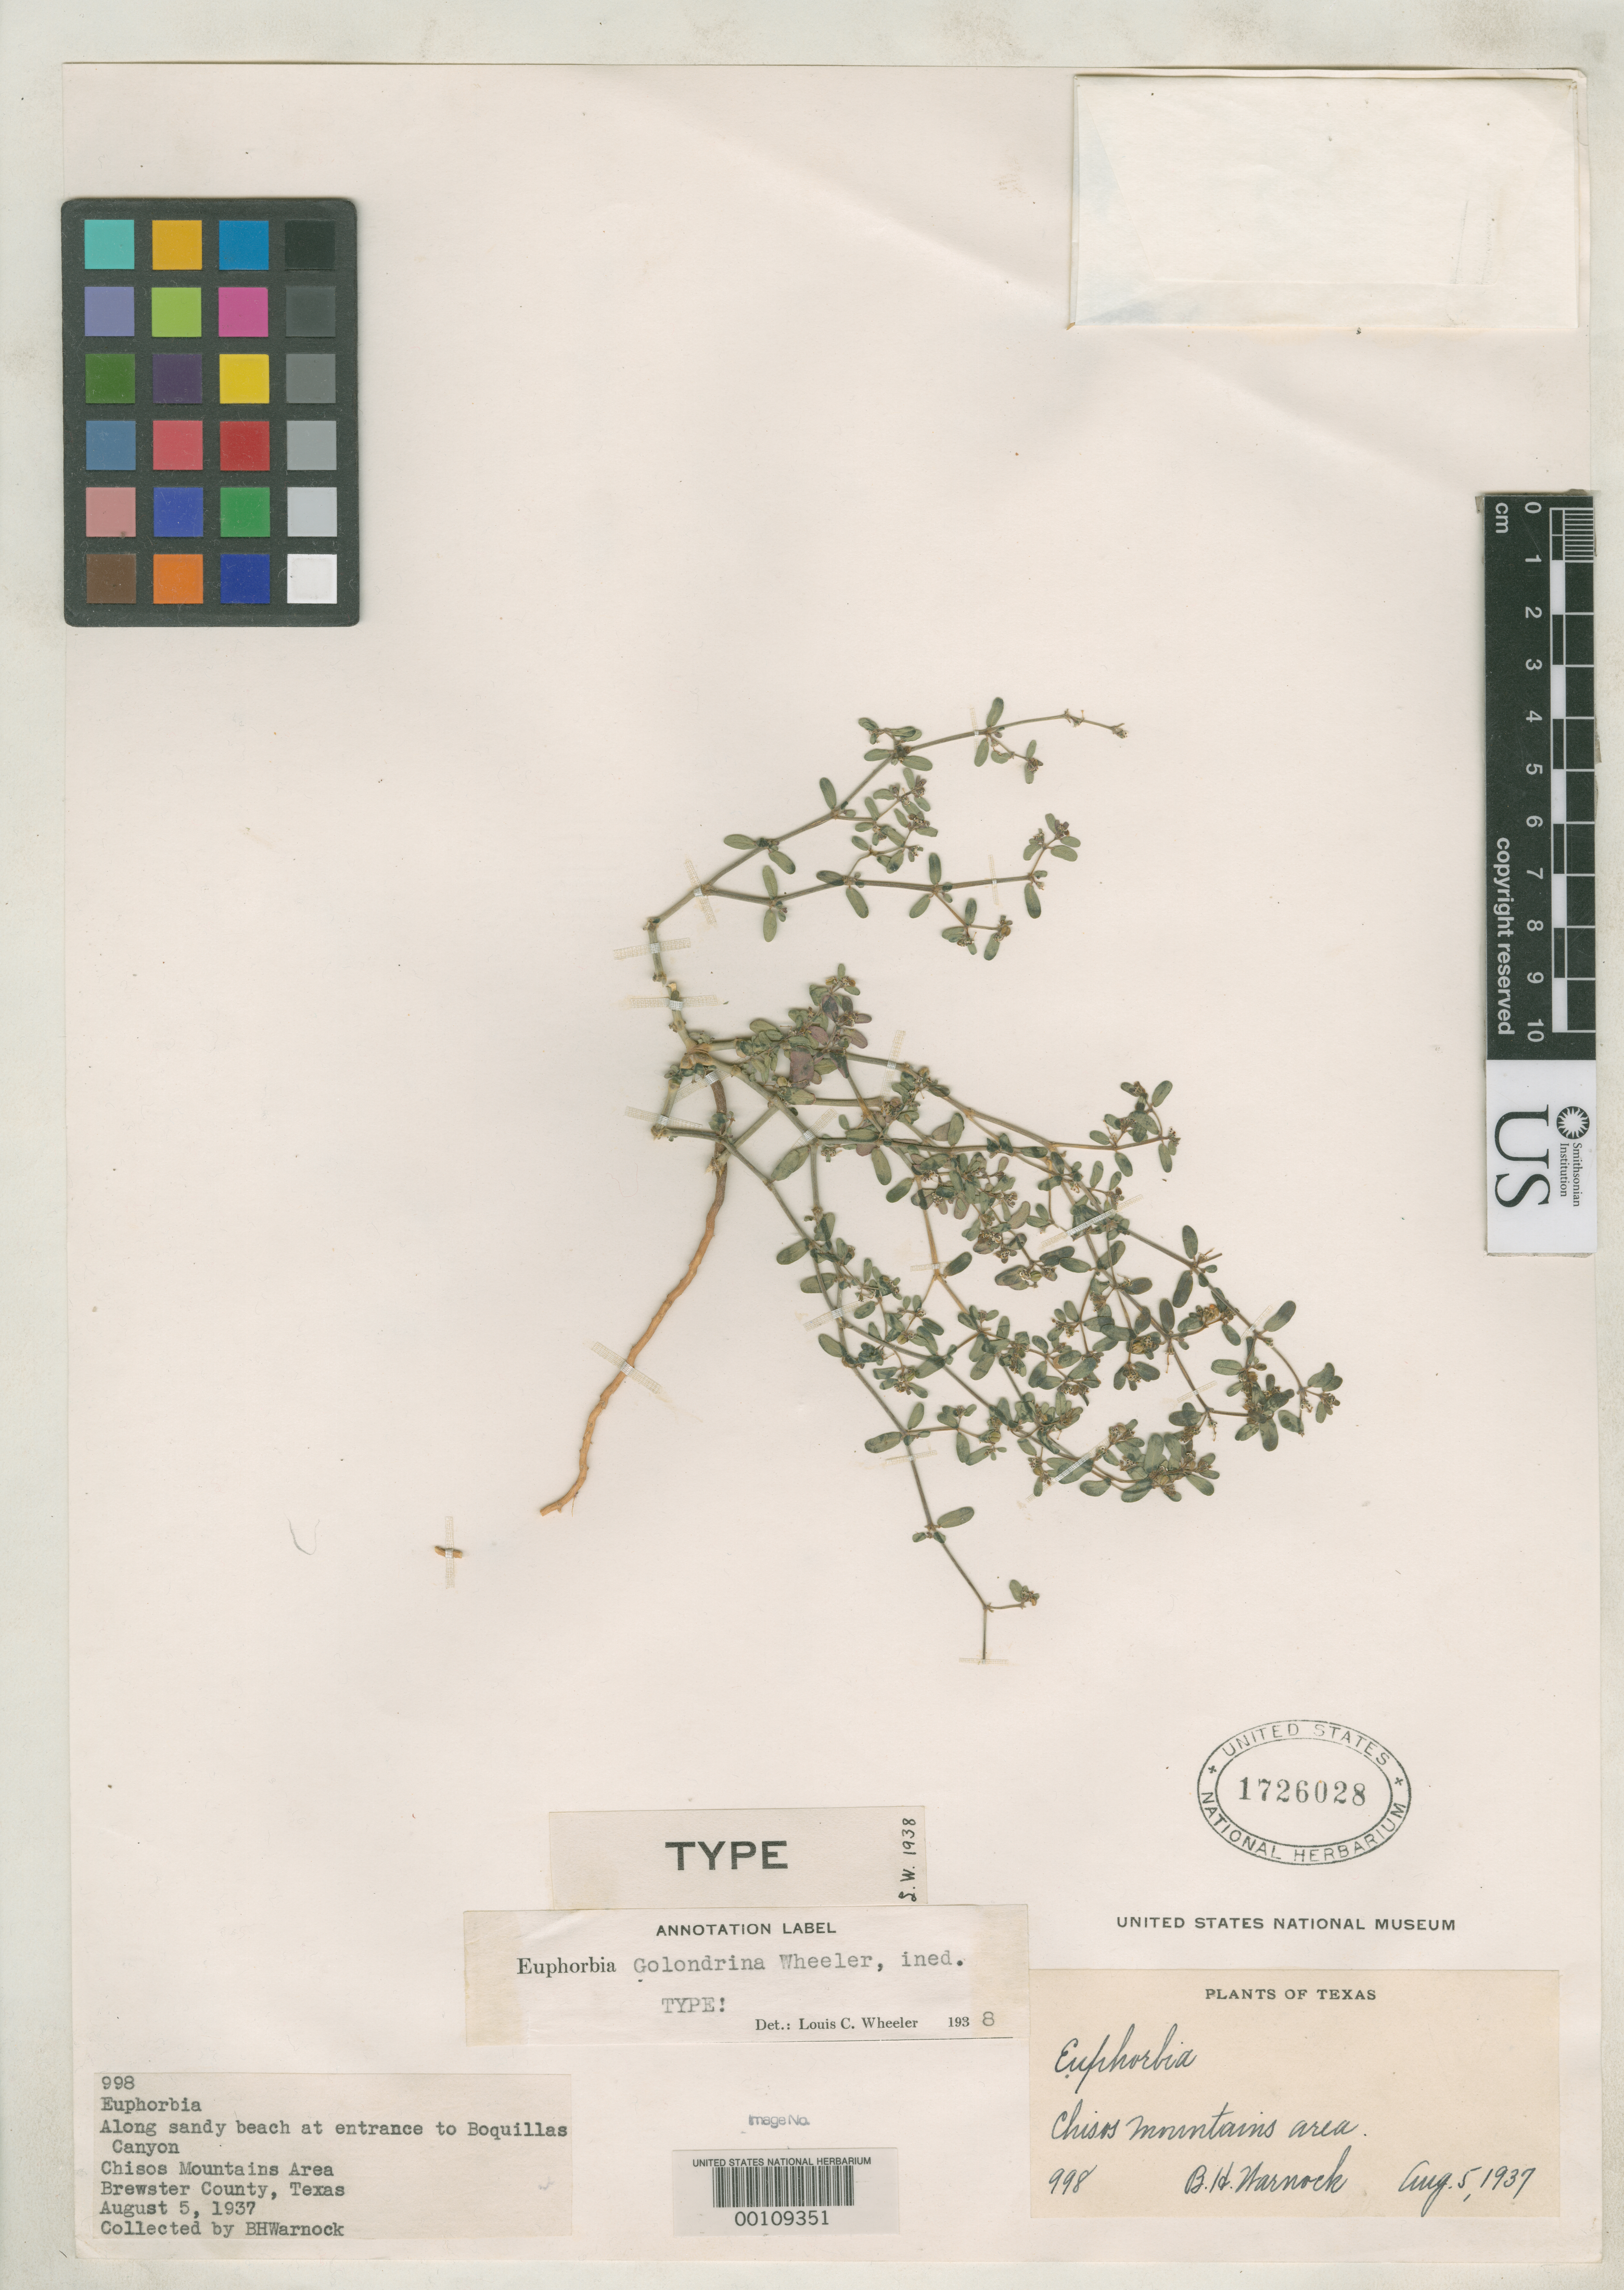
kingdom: Plantae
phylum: Tracheophyta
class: Magnoliopsida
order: Malpighiales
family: Euphorbiaceae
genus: Euphorbia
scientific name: Euphorbia golondrina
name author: L.C. Wheeler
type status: Holotype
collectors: B. H. Warnock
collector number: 998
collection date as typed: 05 Aug 1937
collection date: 1937-08-05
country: United States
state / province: Texas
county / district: Brewster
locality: Chisos Mts., entrance to Boquillas Canyon.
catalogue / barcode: US 1726028